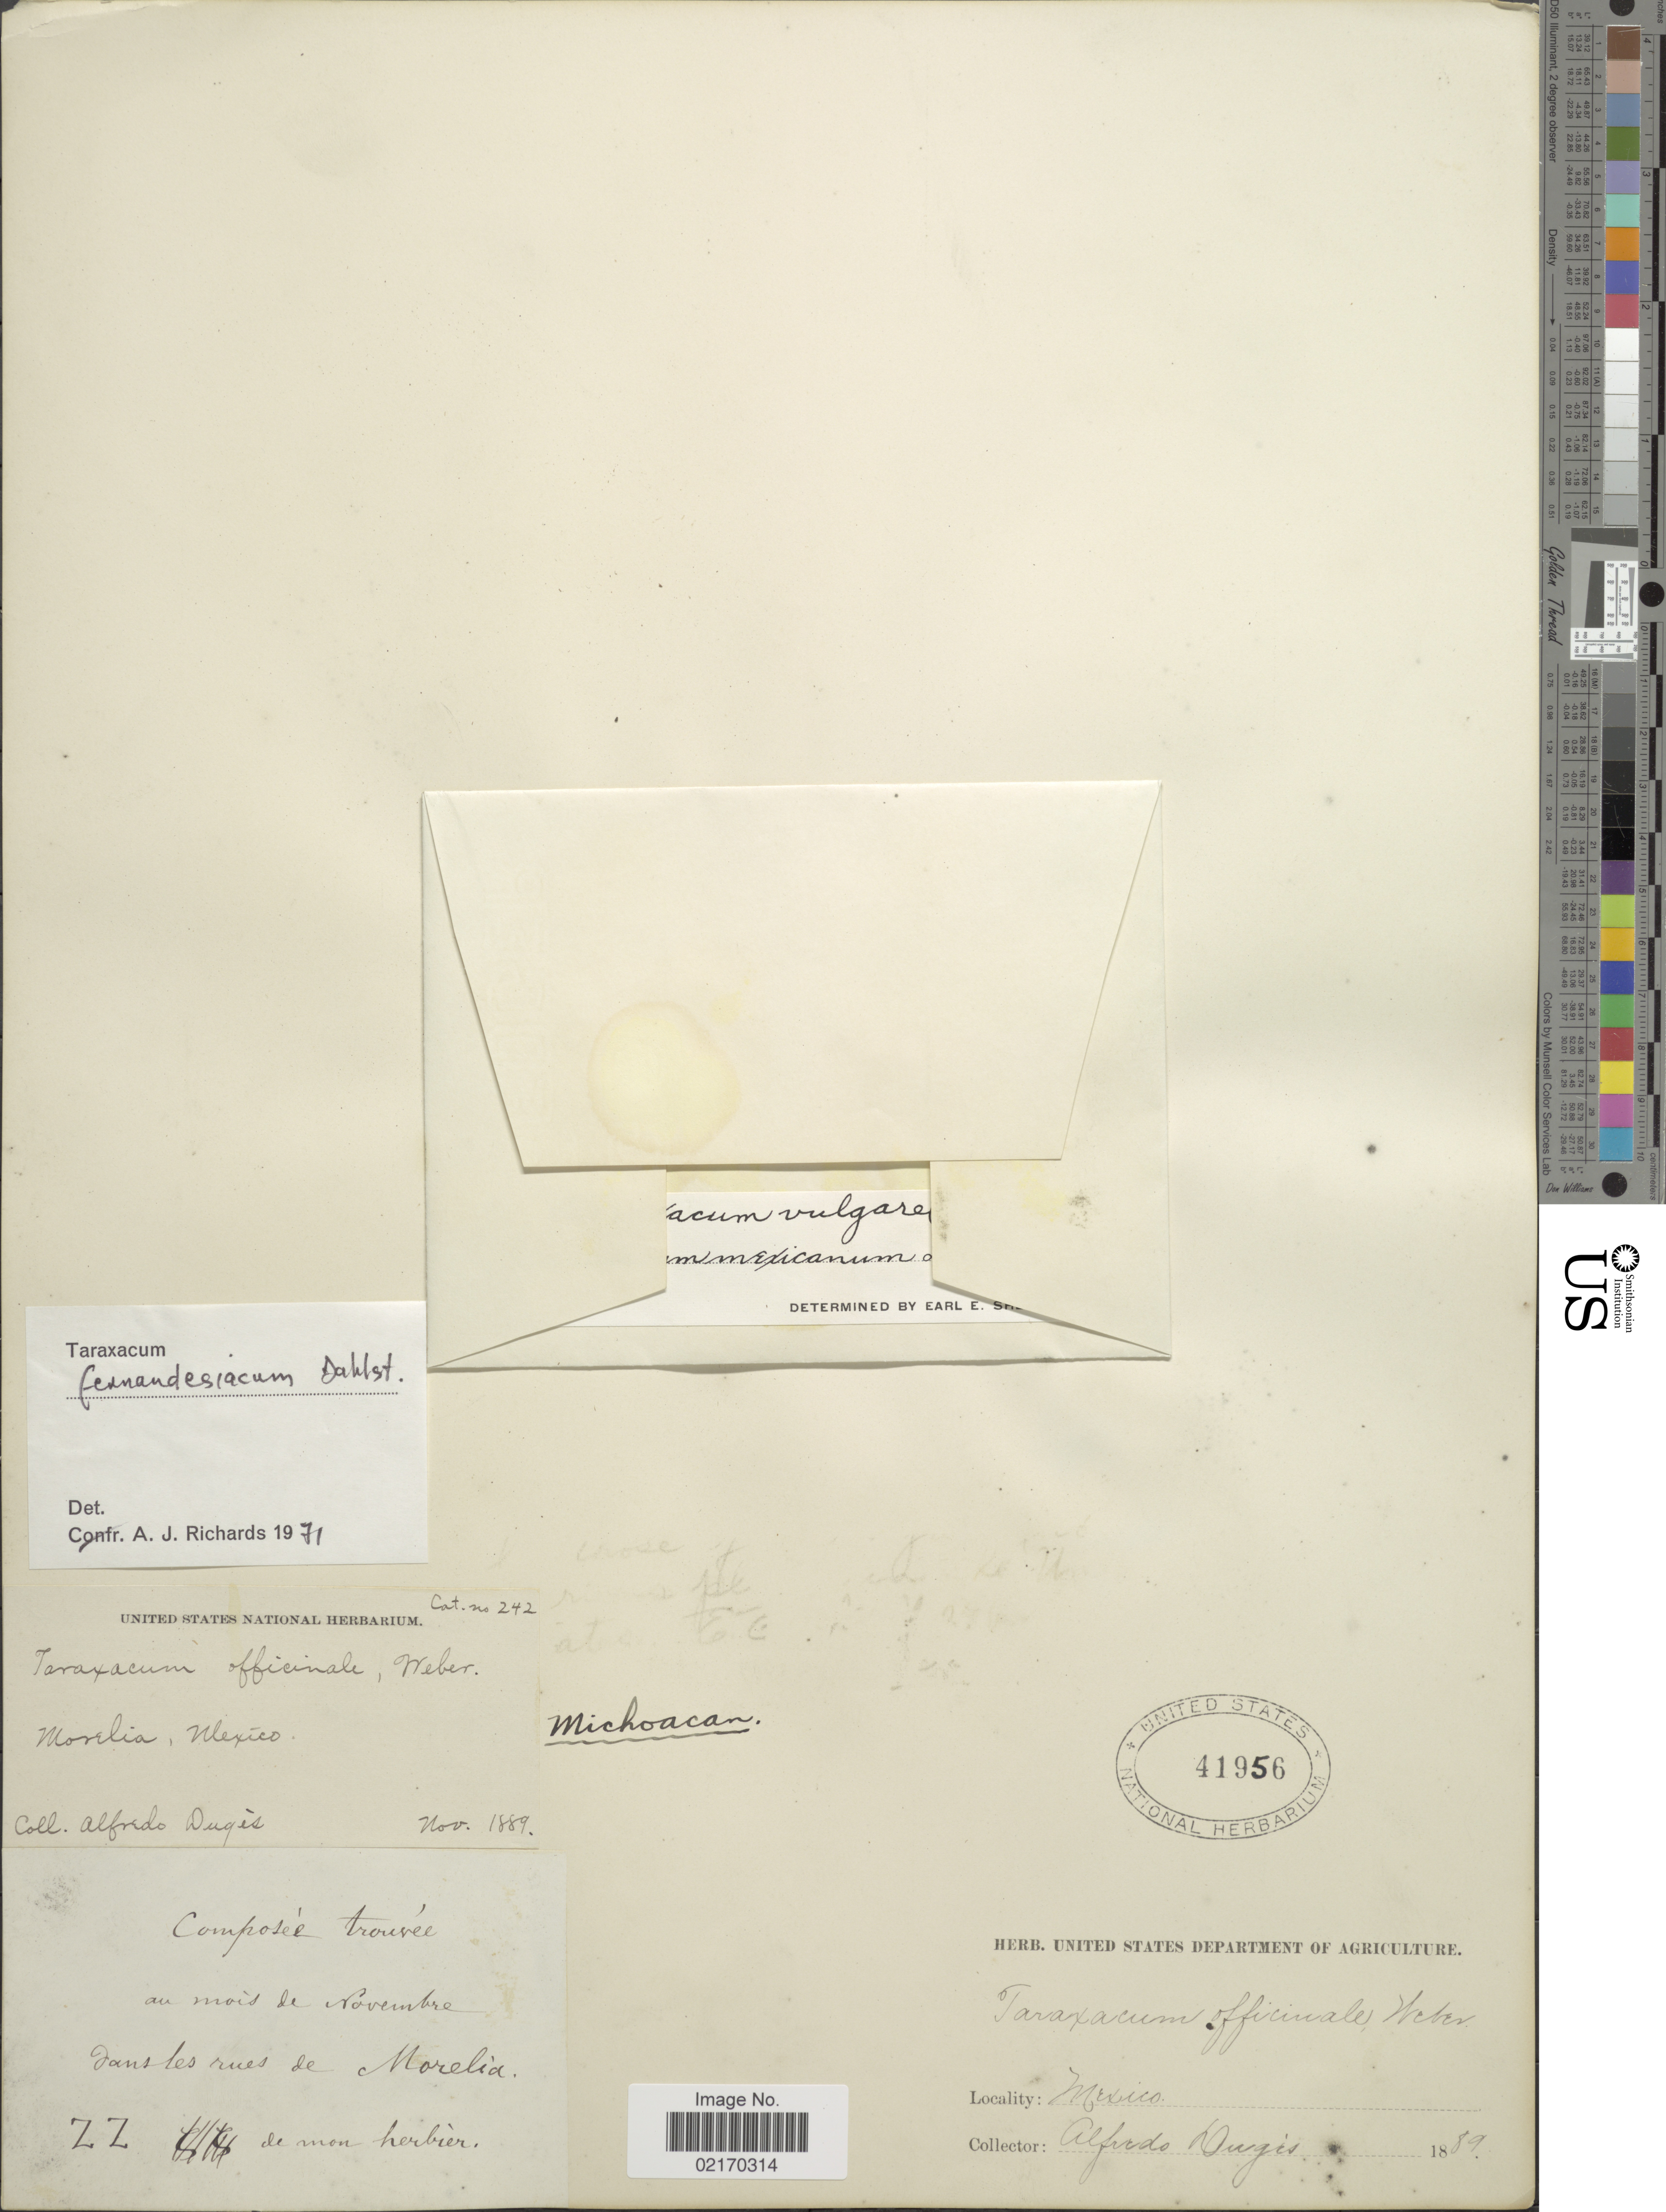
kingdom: Plantae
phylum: Tracheophyta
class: Magnoliopsida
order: Asterales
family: Asteraceae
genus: Taraxacum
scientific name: Taraxacum fernandezianum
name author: Dahlst. ex Dahlst.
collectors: A. Dugès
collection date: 1889-11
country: Mexico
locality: Morelia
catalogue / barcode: US 41956